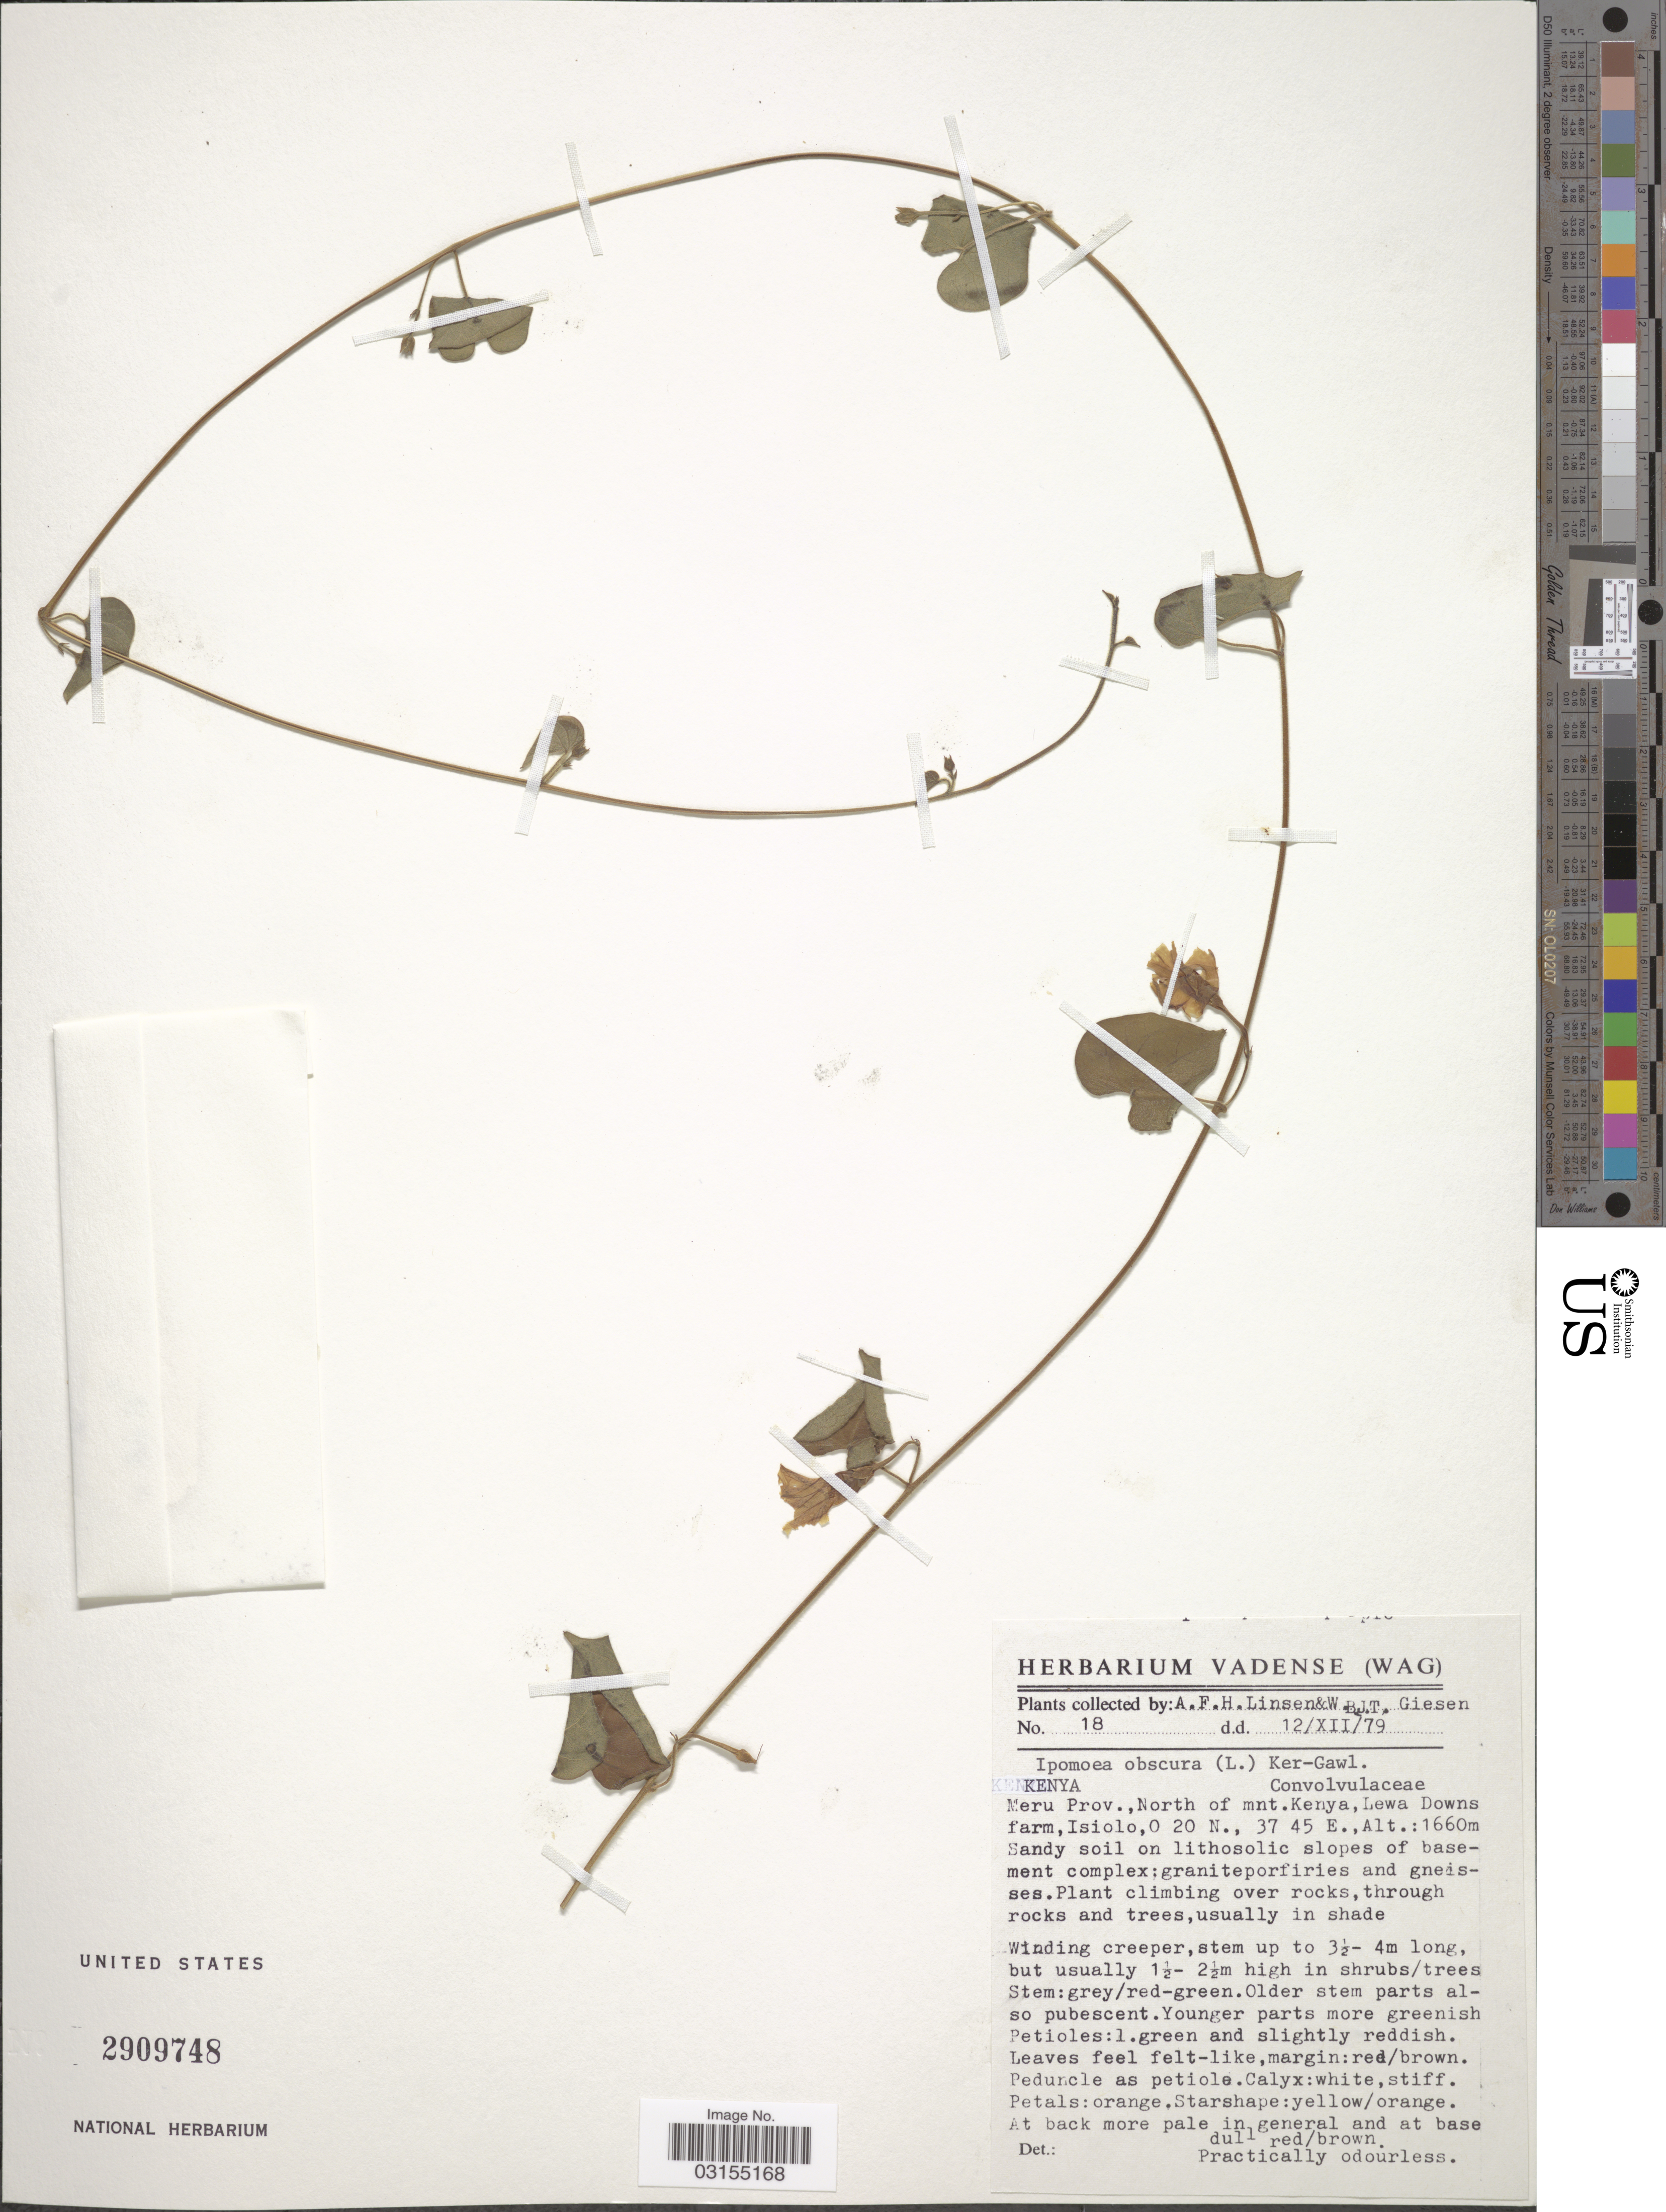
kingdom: Plantae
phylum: Tracheophyta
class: Magnoliopsida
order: Solanales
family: Convolvulaceae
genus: Ipomoea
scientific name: Ipomoea obscura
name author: (L.) Ker Gawl.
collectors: A. Linsen & W. Giesen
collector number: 18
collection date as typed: Transcribed d/m/y: 12/12/79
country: Kenya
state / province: Meru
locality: North of mnt. Kenya, Lewa Downs farm, Isiolo.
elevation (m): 1660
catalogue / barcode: US 2909748